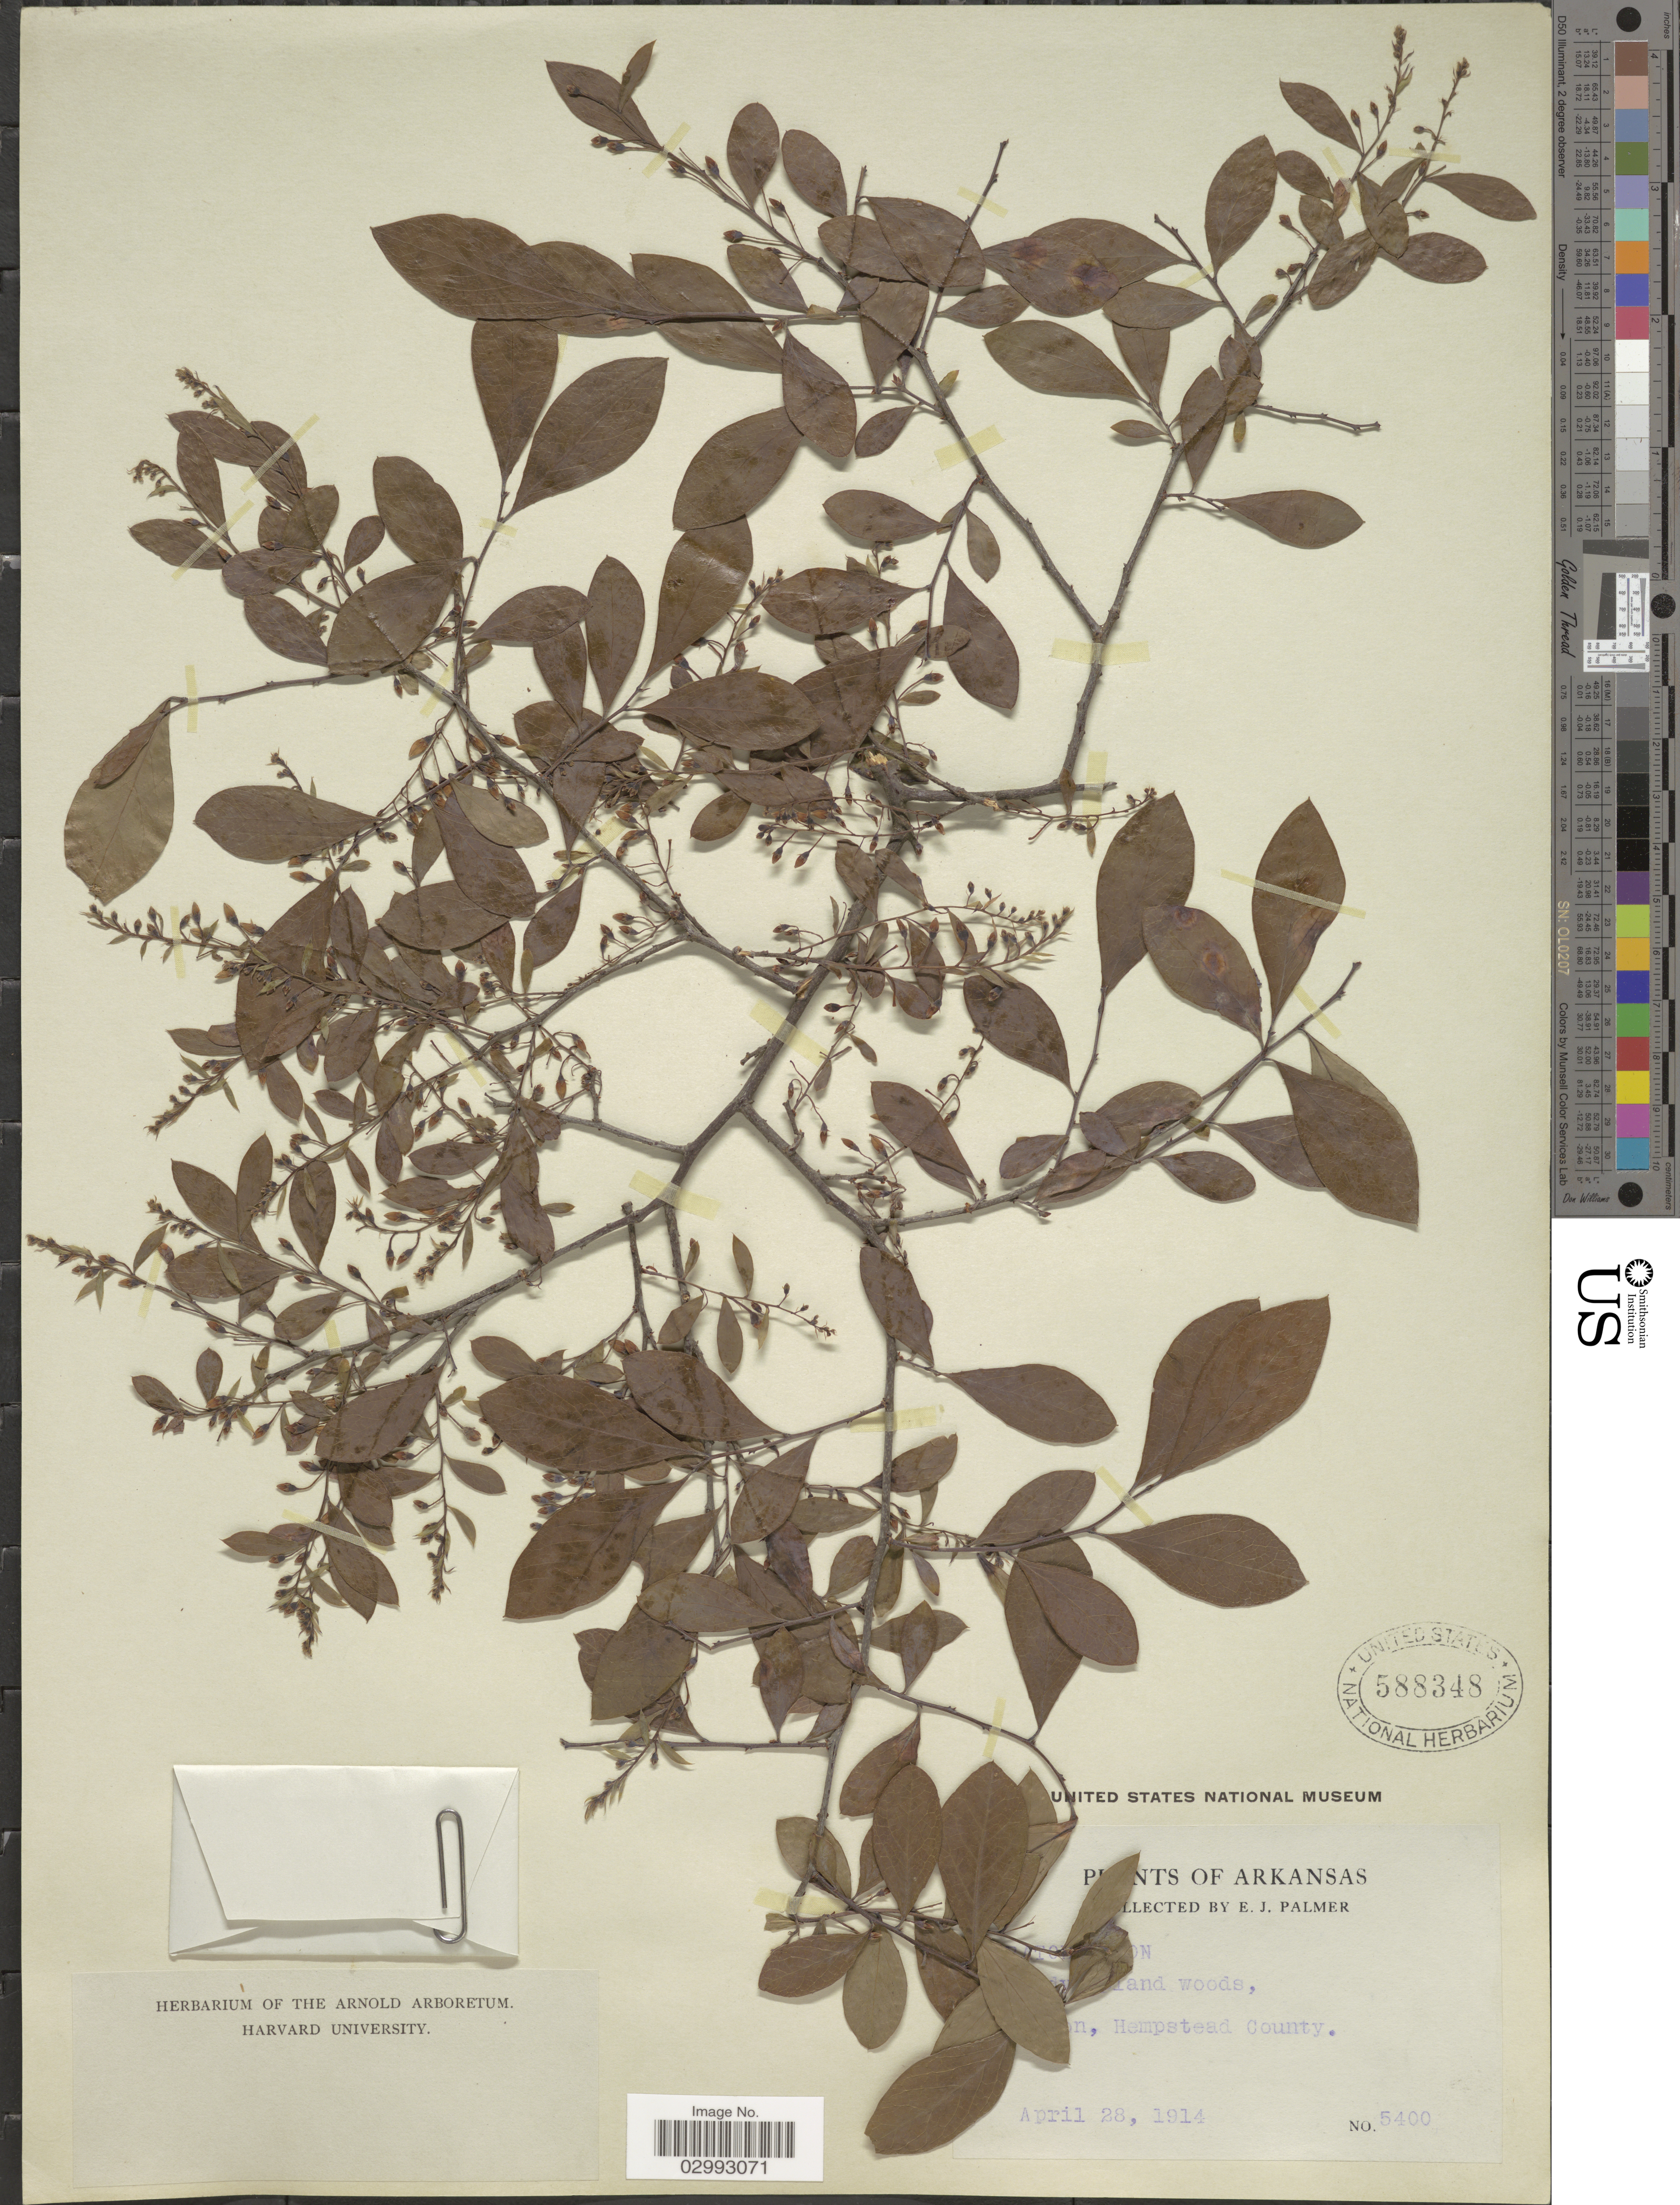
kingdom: Plantae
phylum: Tracheophyta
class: Magnoliopsida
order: Ericales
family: Ericaceae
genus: Batodendron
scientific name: Batodendron sp.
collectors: E. J. Palmer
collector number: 5400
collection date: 1914-04-28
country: United States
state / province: Arkansas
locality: [illegible text]n, Hampstead County.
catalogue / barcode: US 588348